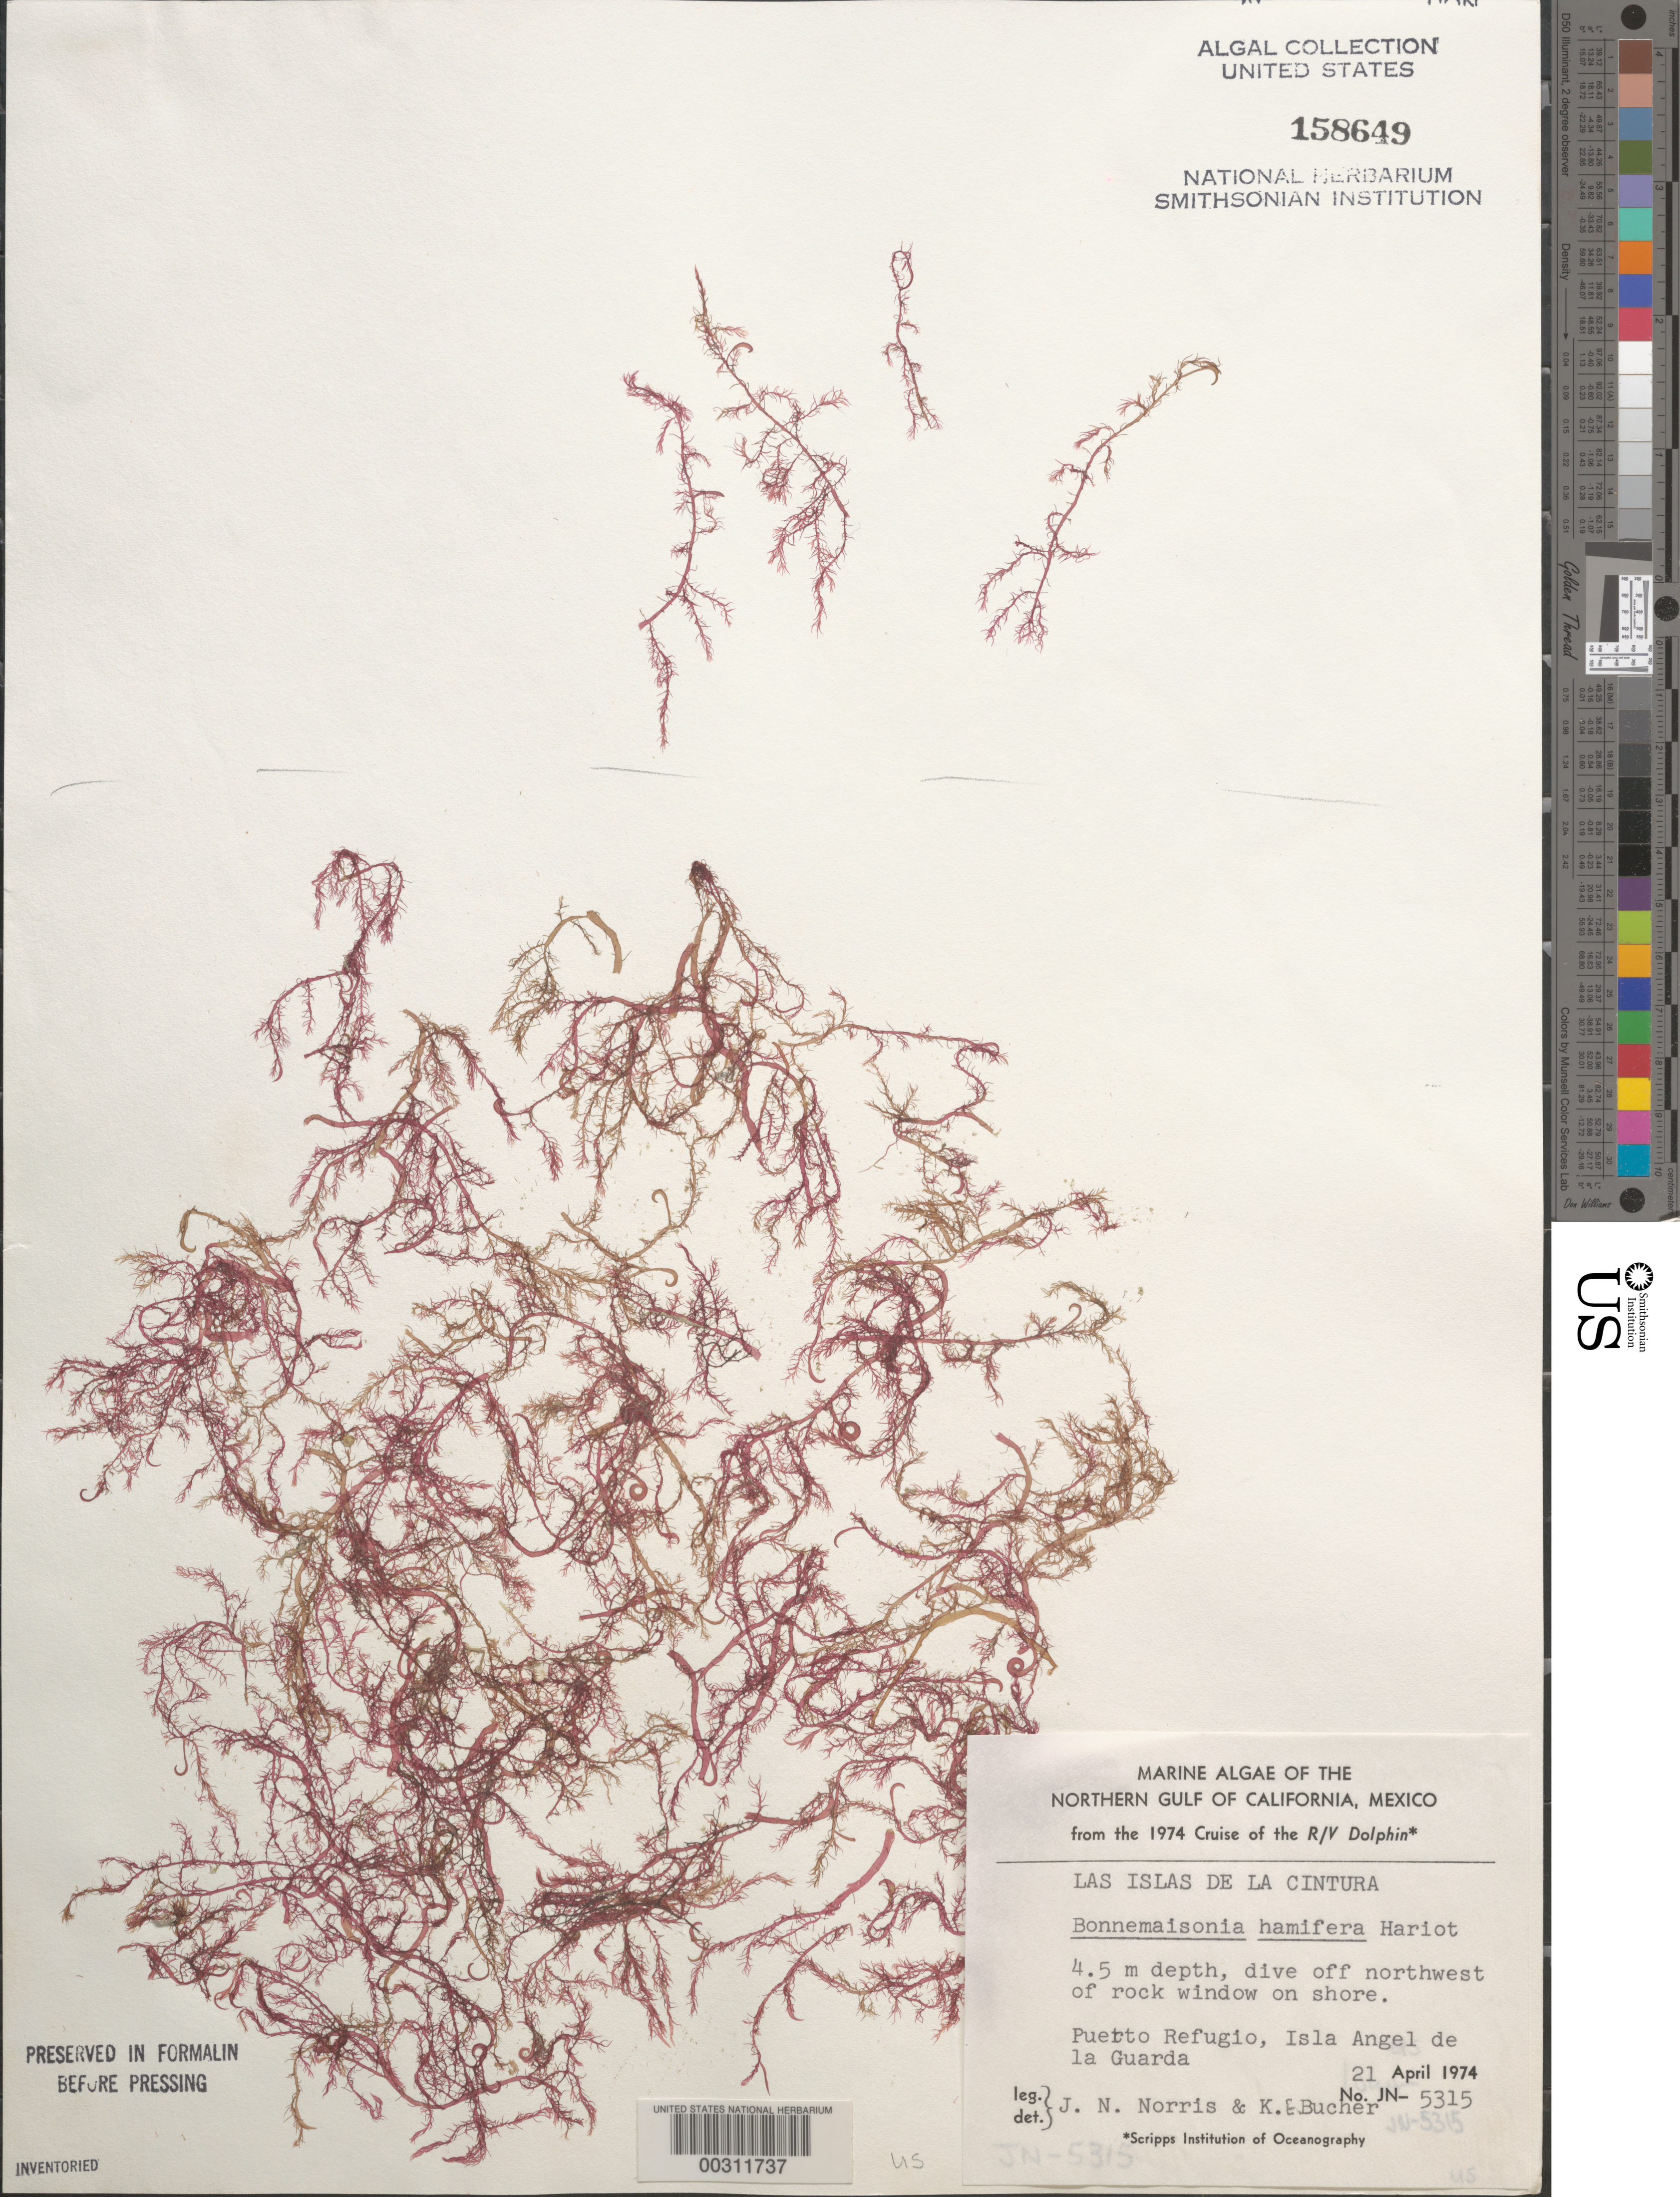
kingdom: Plantae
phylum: Rhodophyta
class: Florideophyceae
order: Bonnemaisoniales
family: Bonnemaisoniaceae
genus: Bonnemaisonia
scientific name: Bonnemaisonia hamifera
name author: P. Hariot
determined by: Norris, J. N.; Bucher, K. E.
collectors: J. N. Norris & K. E. Bucher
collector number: JN-5315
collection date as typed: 21 Apr 1974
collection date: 1974-04-21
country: Mexico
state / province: Baja California Norte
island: Isla Angel de la Guarda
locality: Puerto Refugio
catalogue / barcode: US 158649